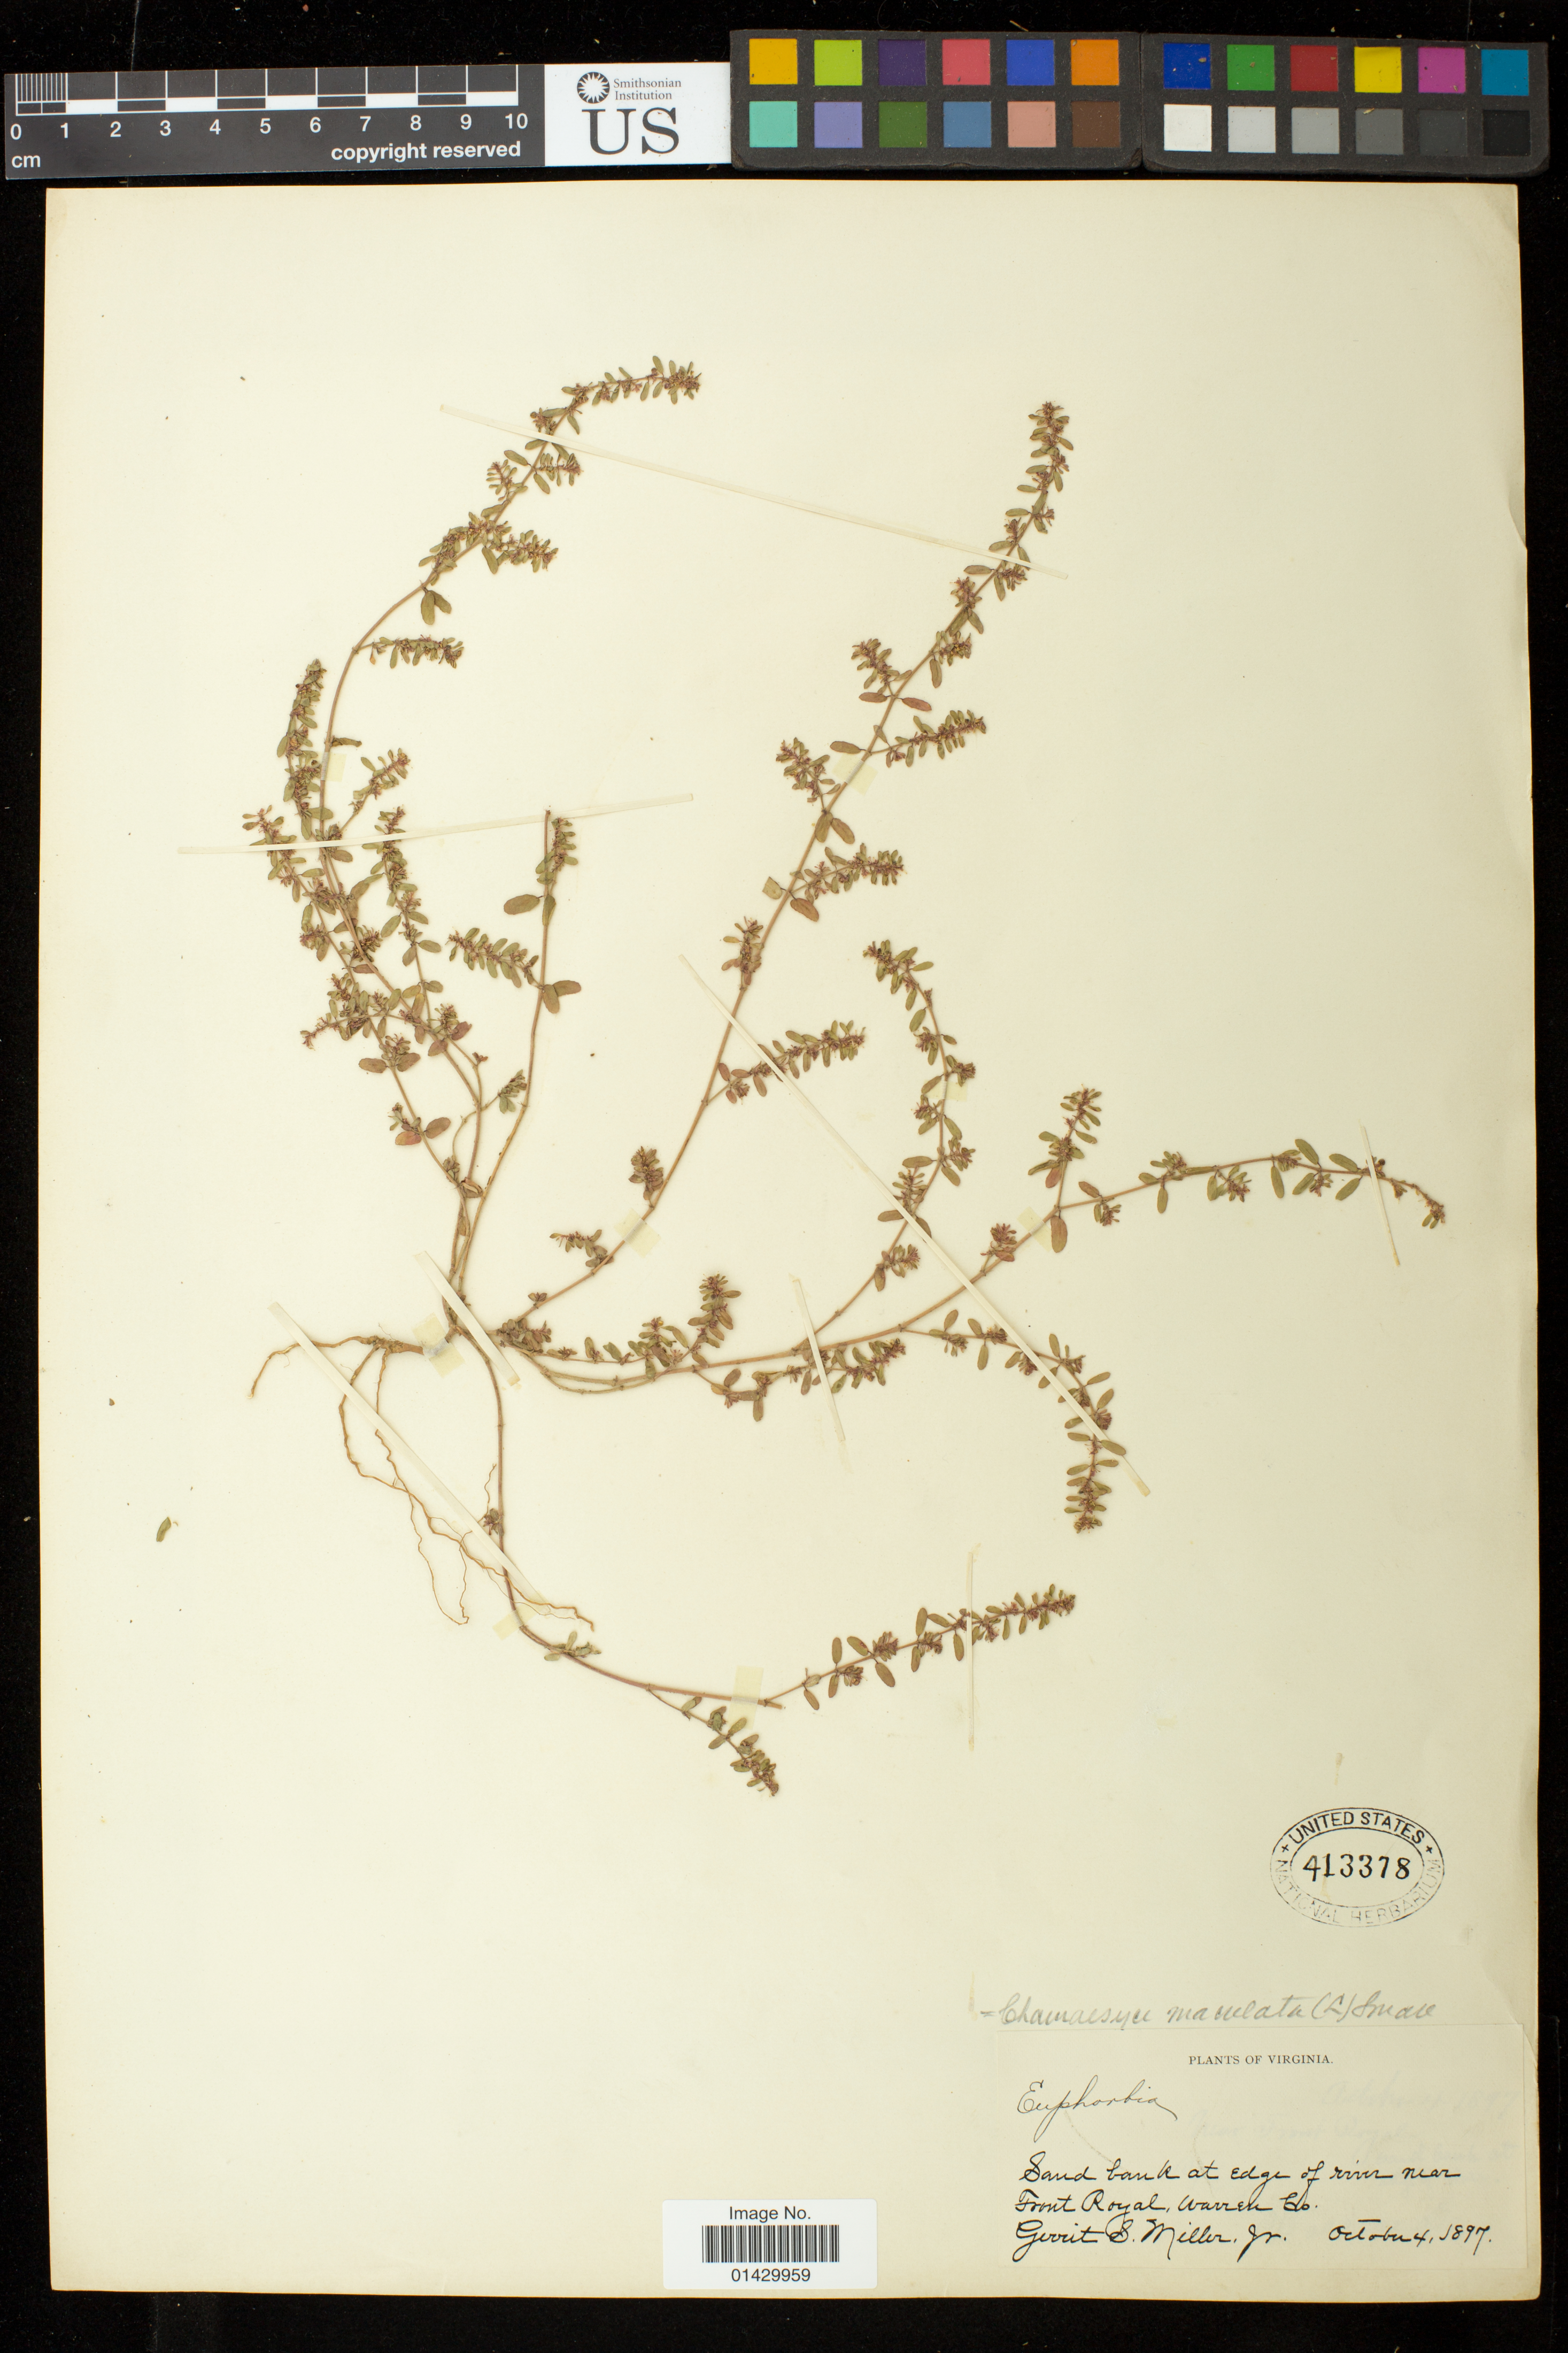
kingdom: Plantae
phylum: Tracheophyta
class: Magnoliopsida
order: Malpighiales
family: Euphorbiaceae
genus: Euphorbia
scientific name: Euphorbia maculata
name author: L.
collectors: G. S. Miller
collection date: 1897-10-04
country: United States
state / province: Virginia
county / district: Warren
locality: Sand bank at edge of river near Front Royal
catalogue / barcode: US 413378